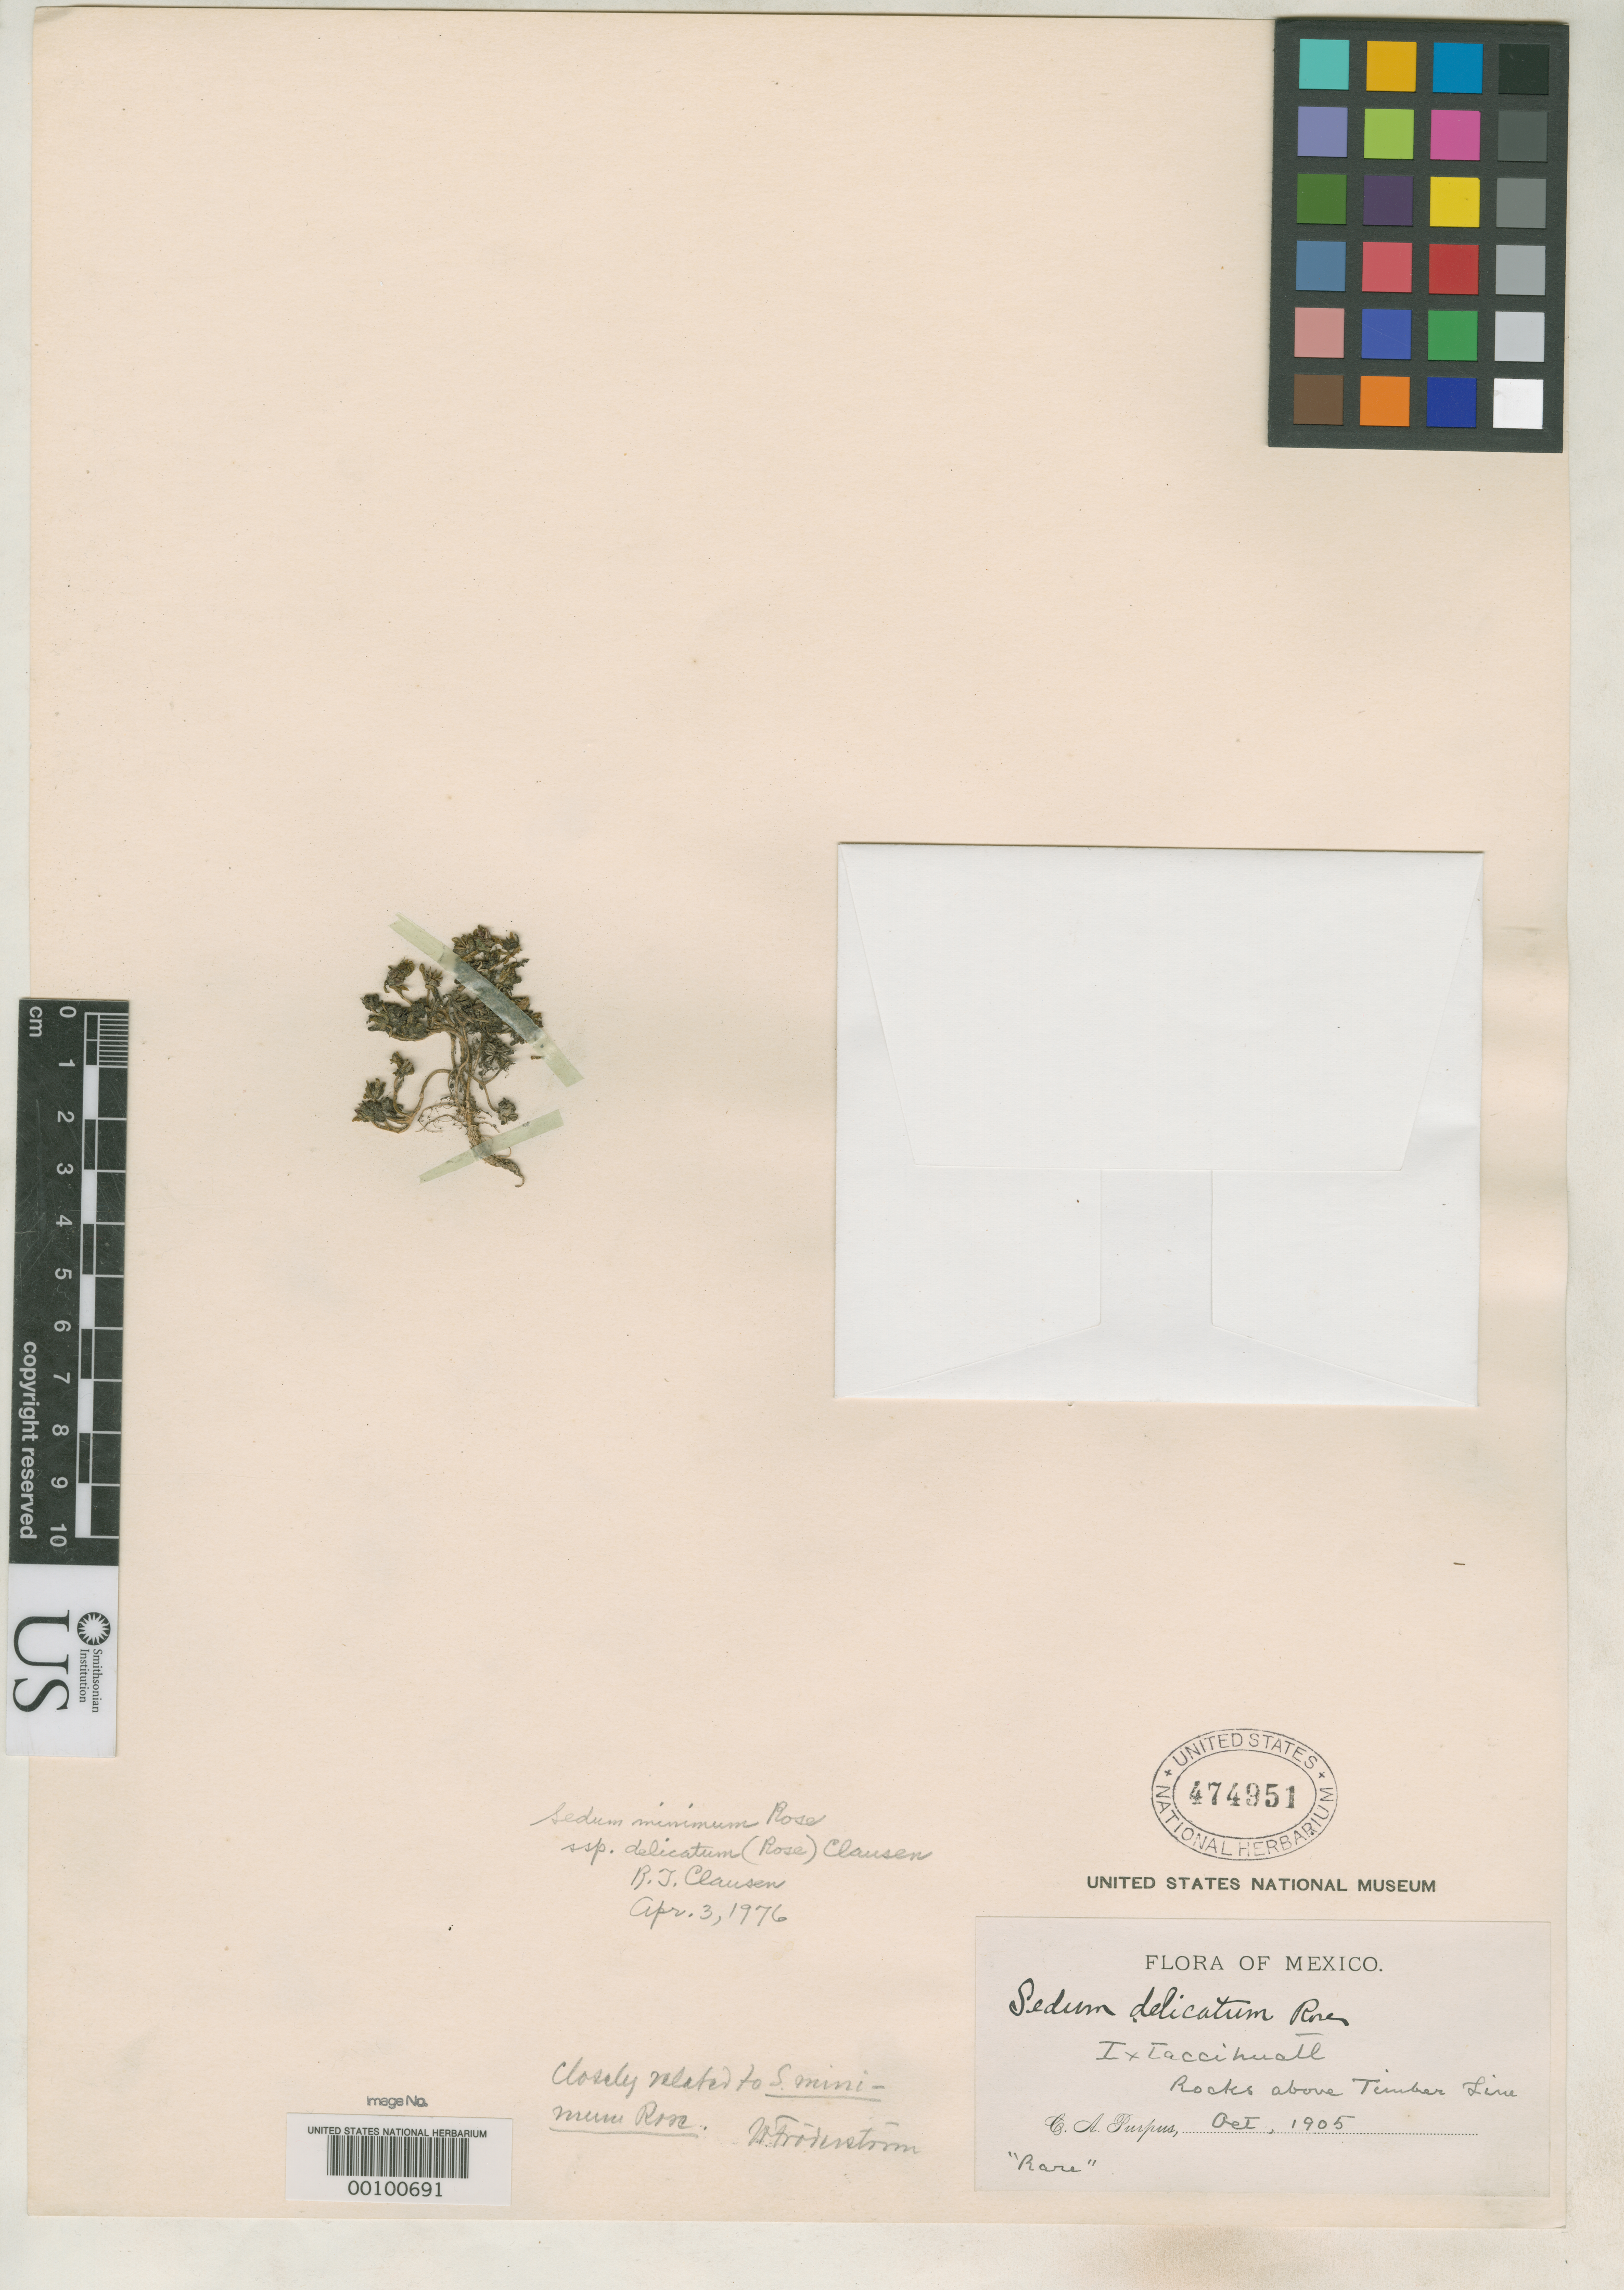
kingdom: Plantae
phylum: Tracheophyta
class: Magnoliopsida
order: Saxifragales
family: Crassulaceae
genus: Sedum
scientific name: Sedum delicatum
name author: Rose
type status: Holotype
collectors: C. A. Purpus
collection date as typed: Oct 1905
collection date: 1905-10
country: Mexico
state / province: México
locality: Ixtaccihuatl.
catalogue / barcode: US 474951